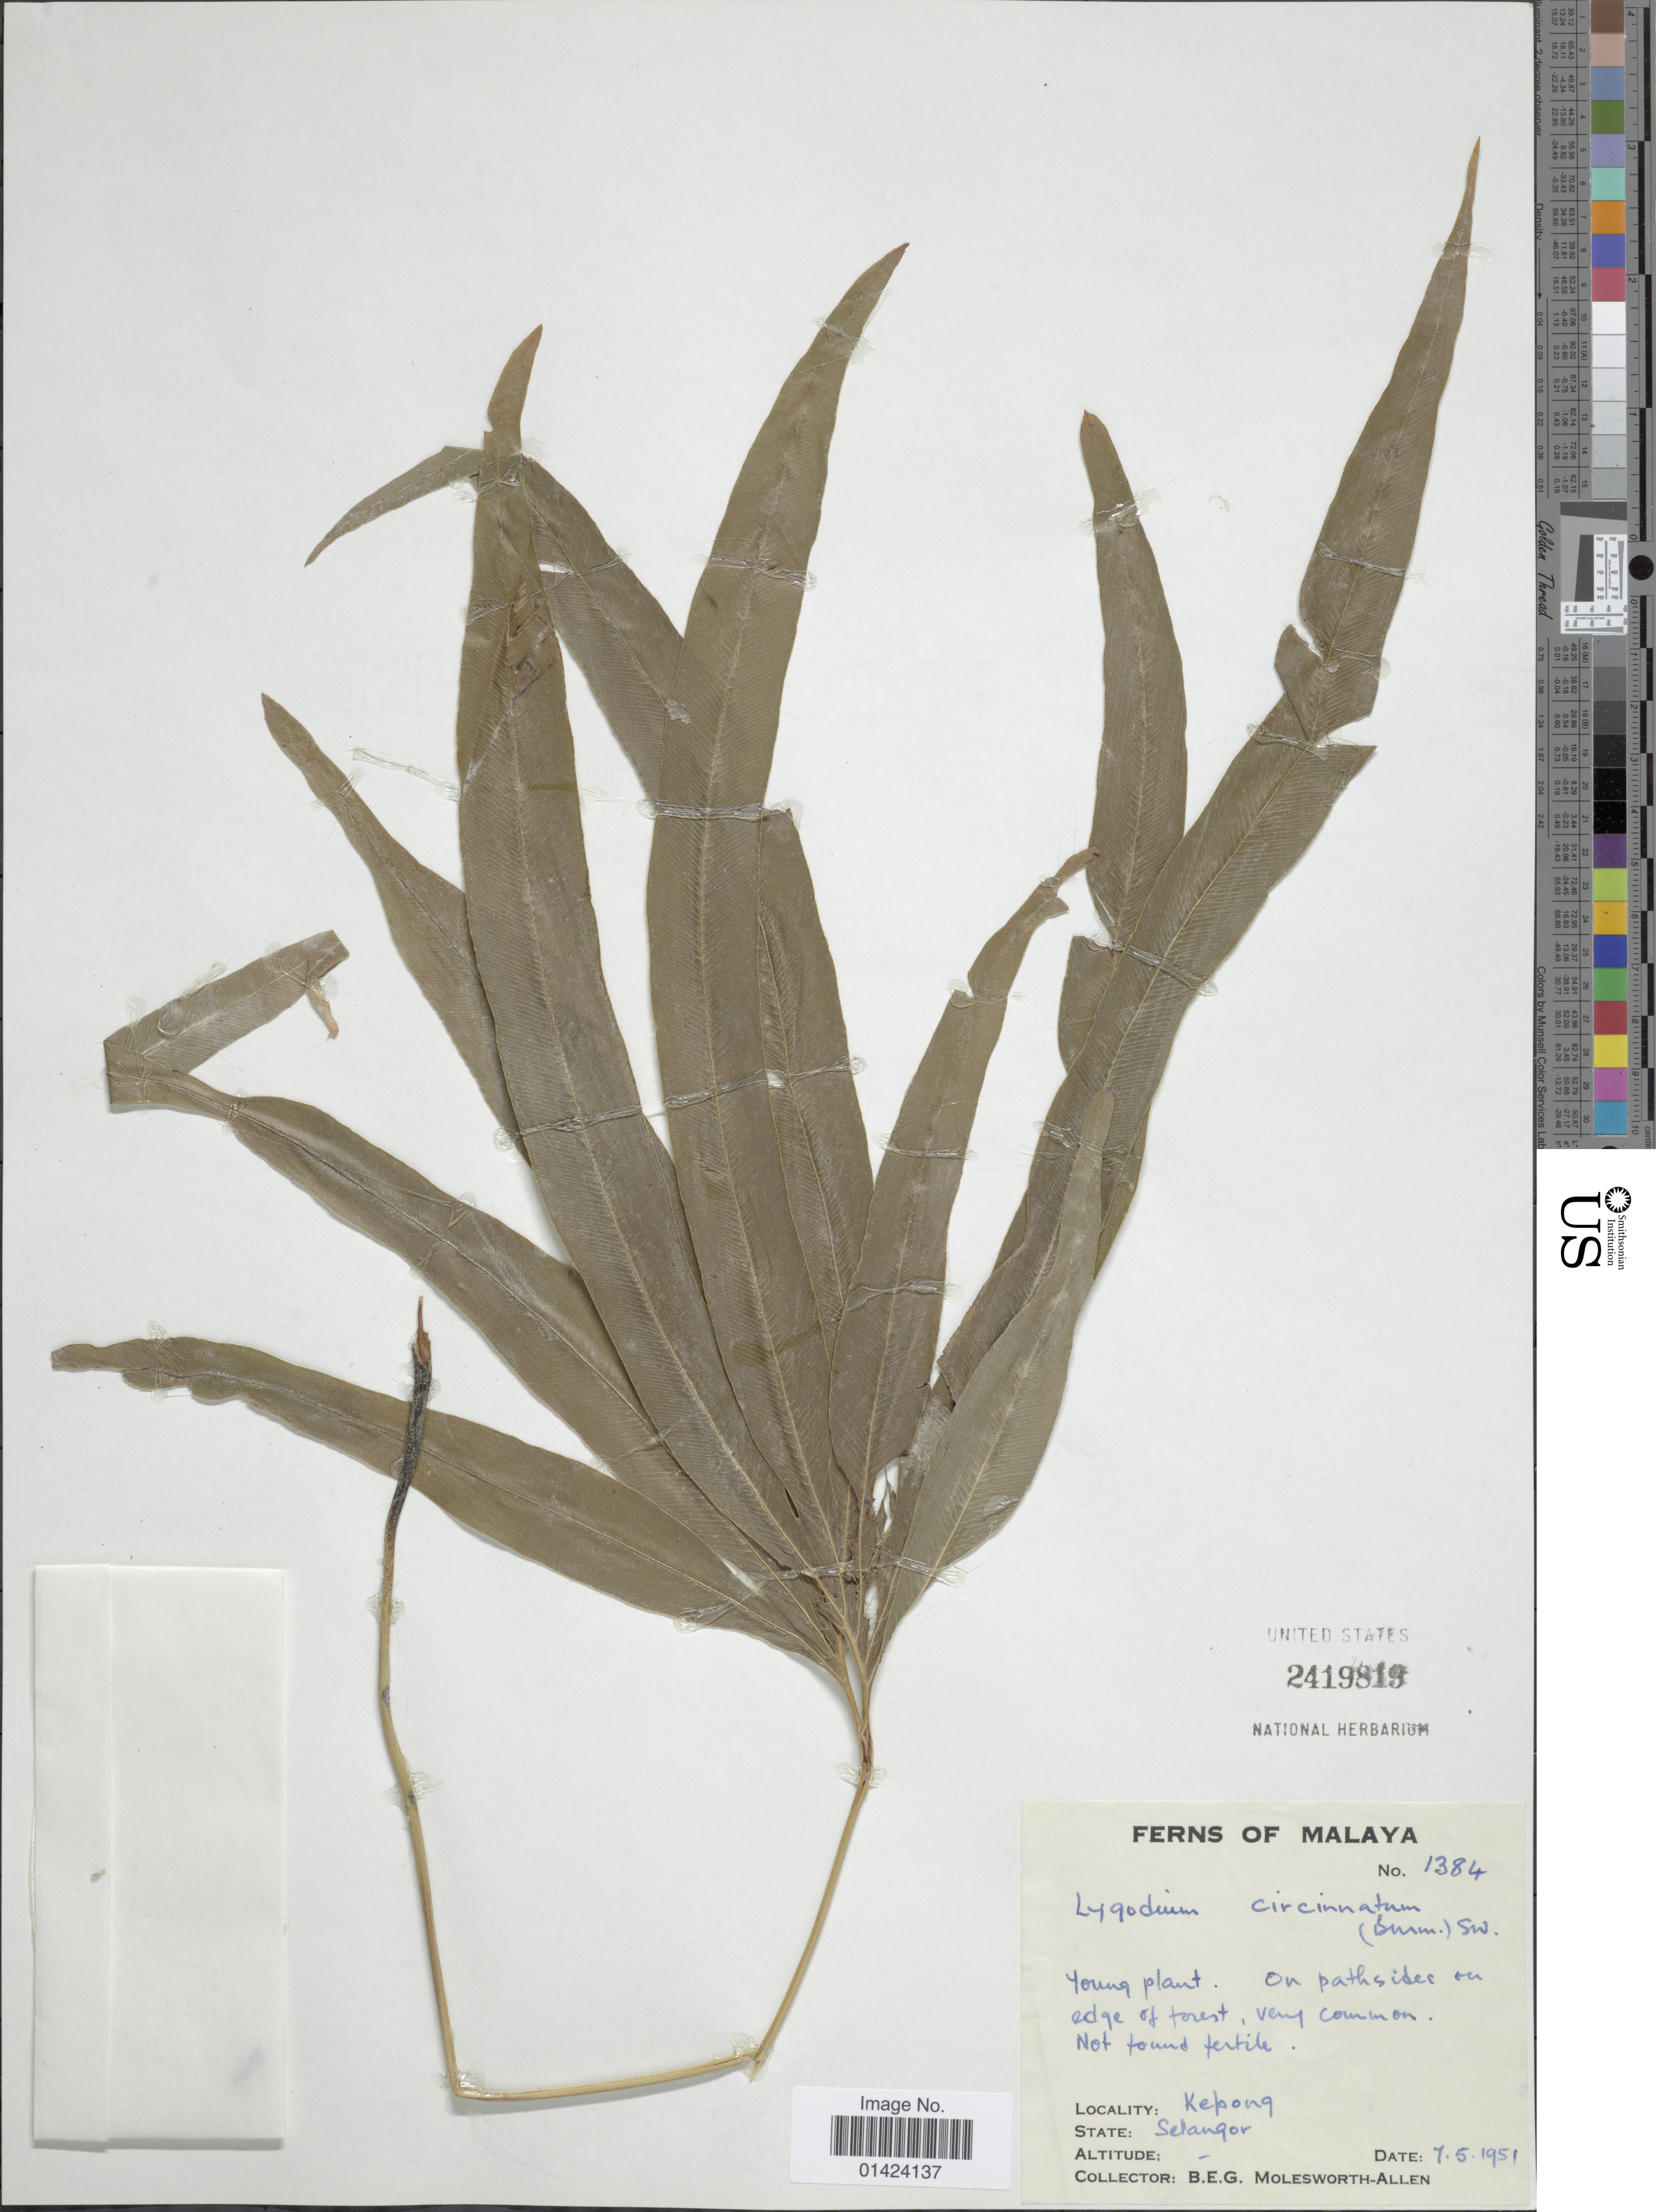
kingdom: Plantae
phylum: Tracheophyta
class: Polypodiopsida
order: Schizaeales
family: Lygodiaceae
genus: Lygodium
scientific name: Lygodium circinnatum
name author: (Burm. f.) Sw.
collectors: B. E. G. Molesworth-Allen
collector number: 1384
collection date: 1951-05-07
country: Malaysia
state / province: Selangor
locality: Kebong, State: Selangor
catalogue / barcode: US 2419819